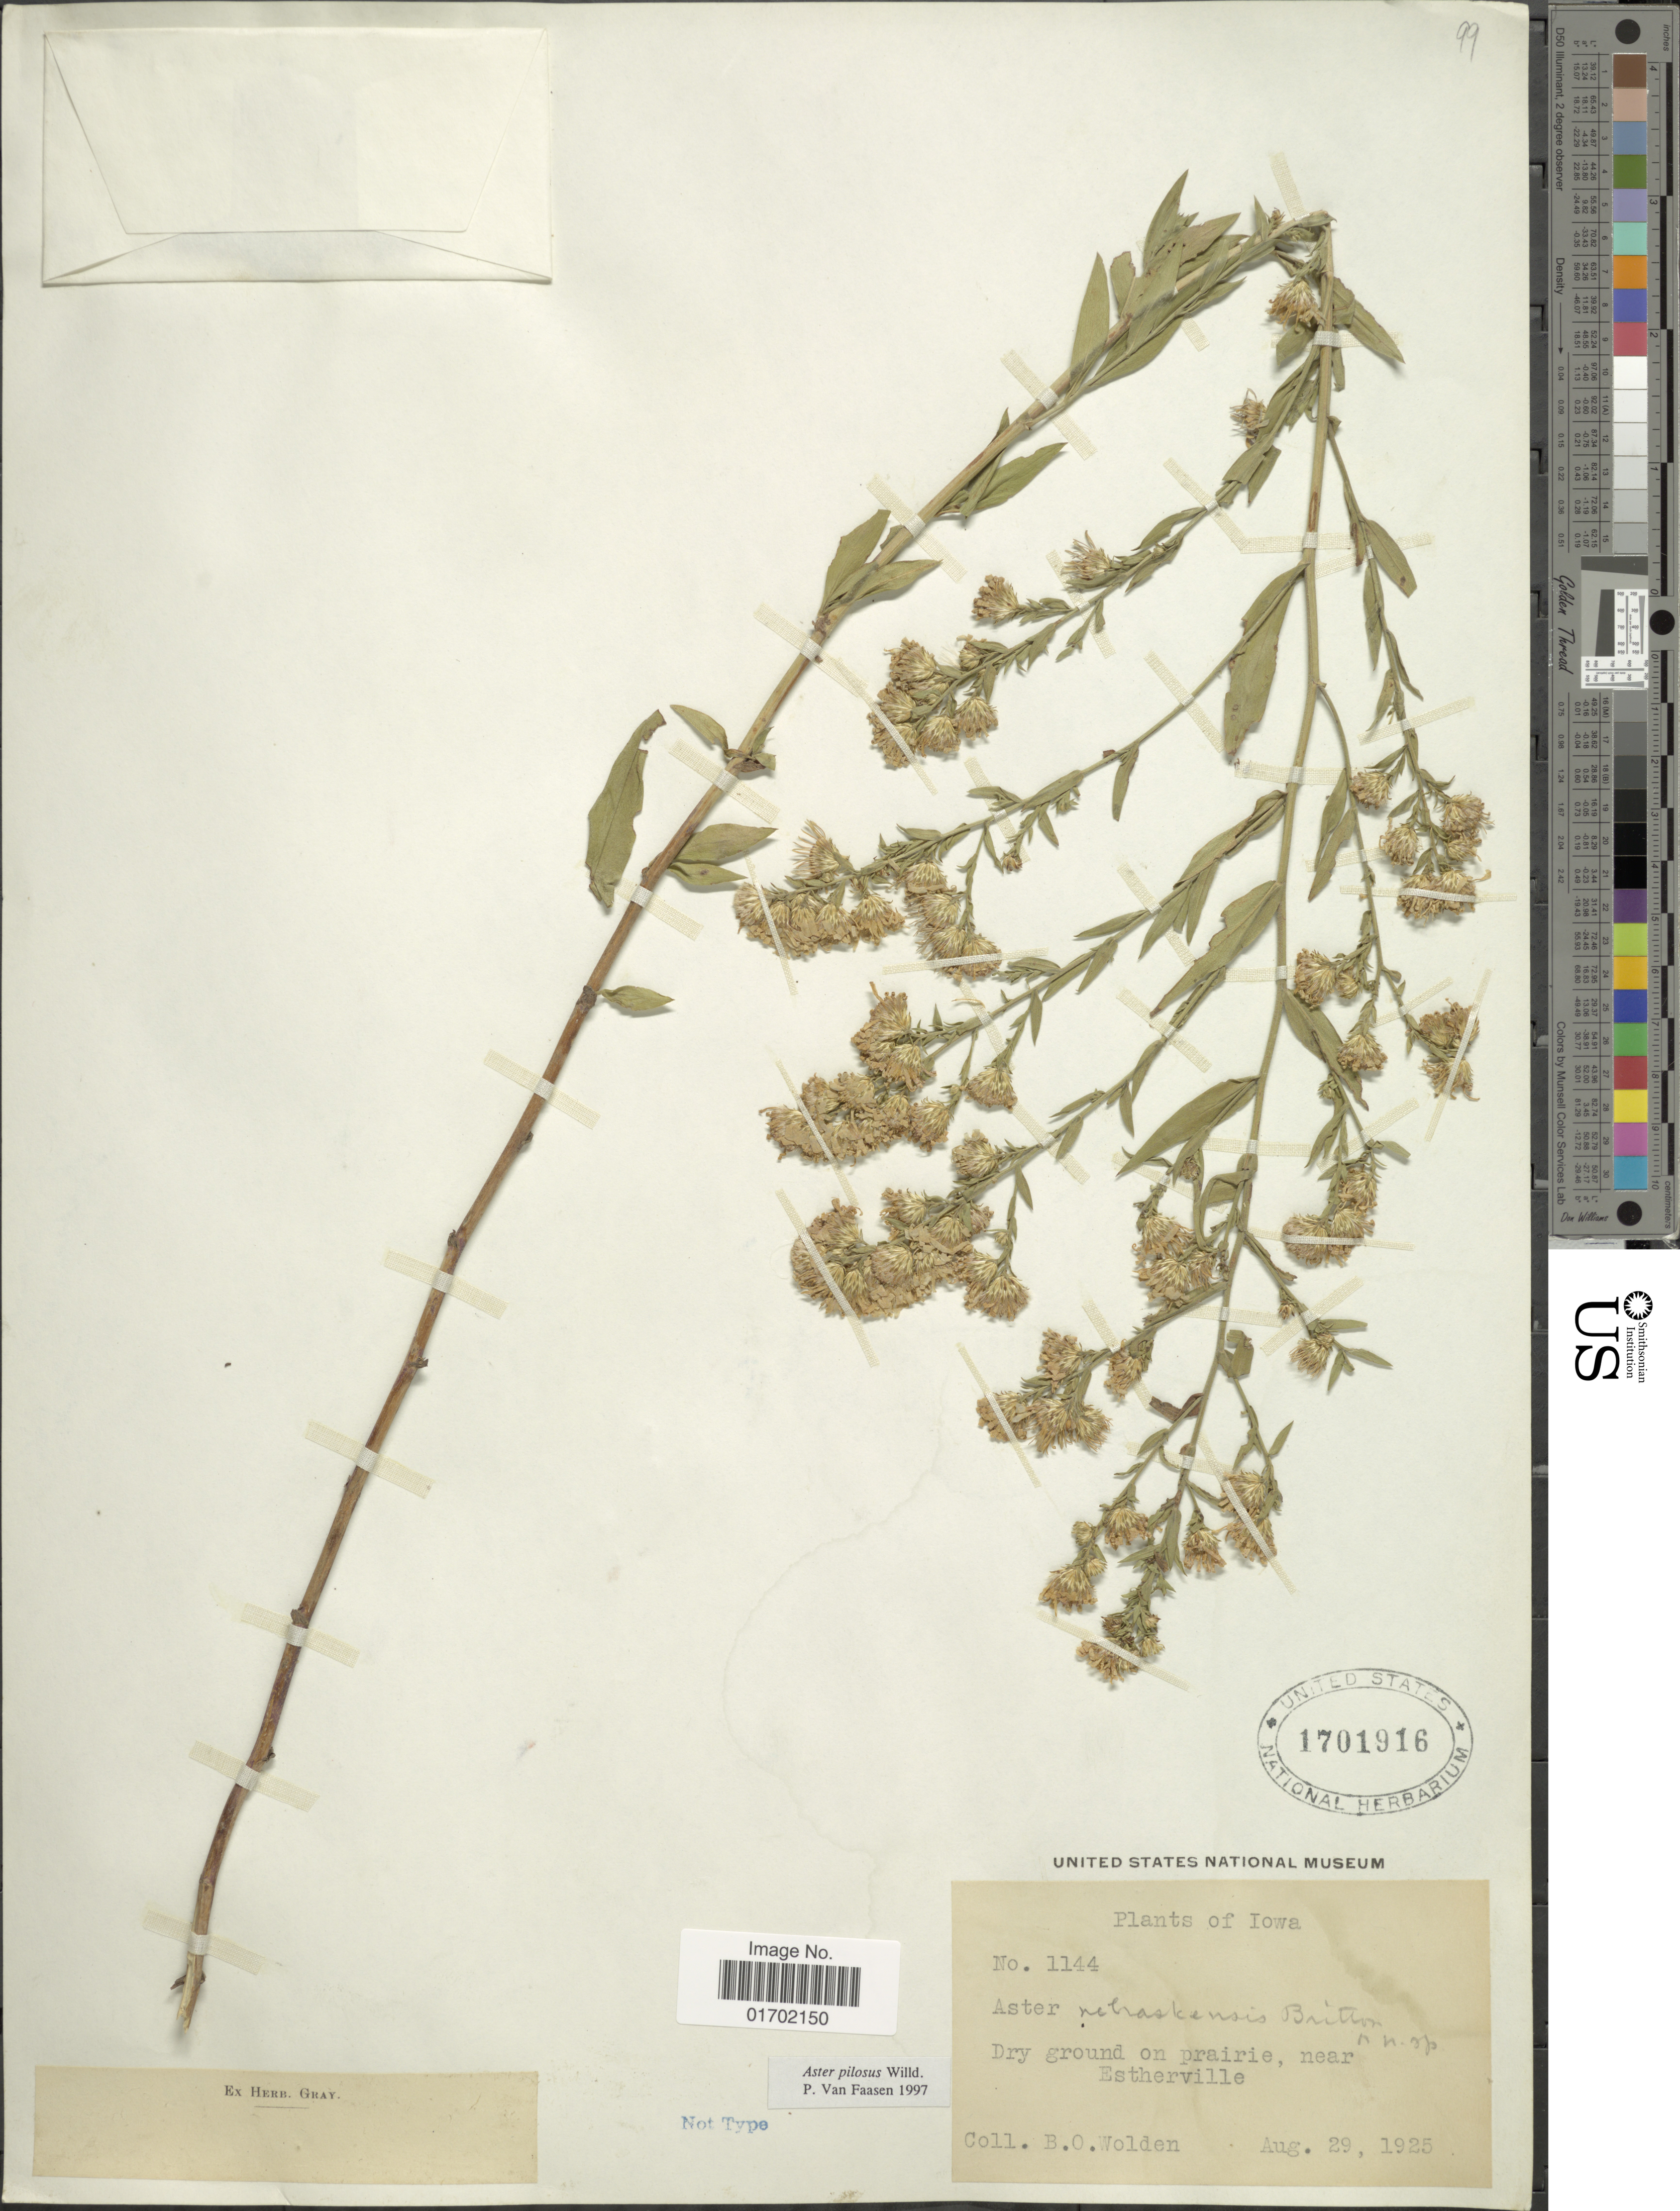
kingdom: Plantae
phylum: Tracheophyta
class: Magnoliopsida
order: Asterales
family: Asteraceae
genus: Symphyotrichum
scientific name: Symphyotrichum pilosum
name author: (Willd.) G.L. Nesom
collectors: B. Wolden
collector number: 1144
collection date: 1925-08-29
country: United States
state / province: Iowa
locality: Near Estherville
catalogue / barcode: US 1701916